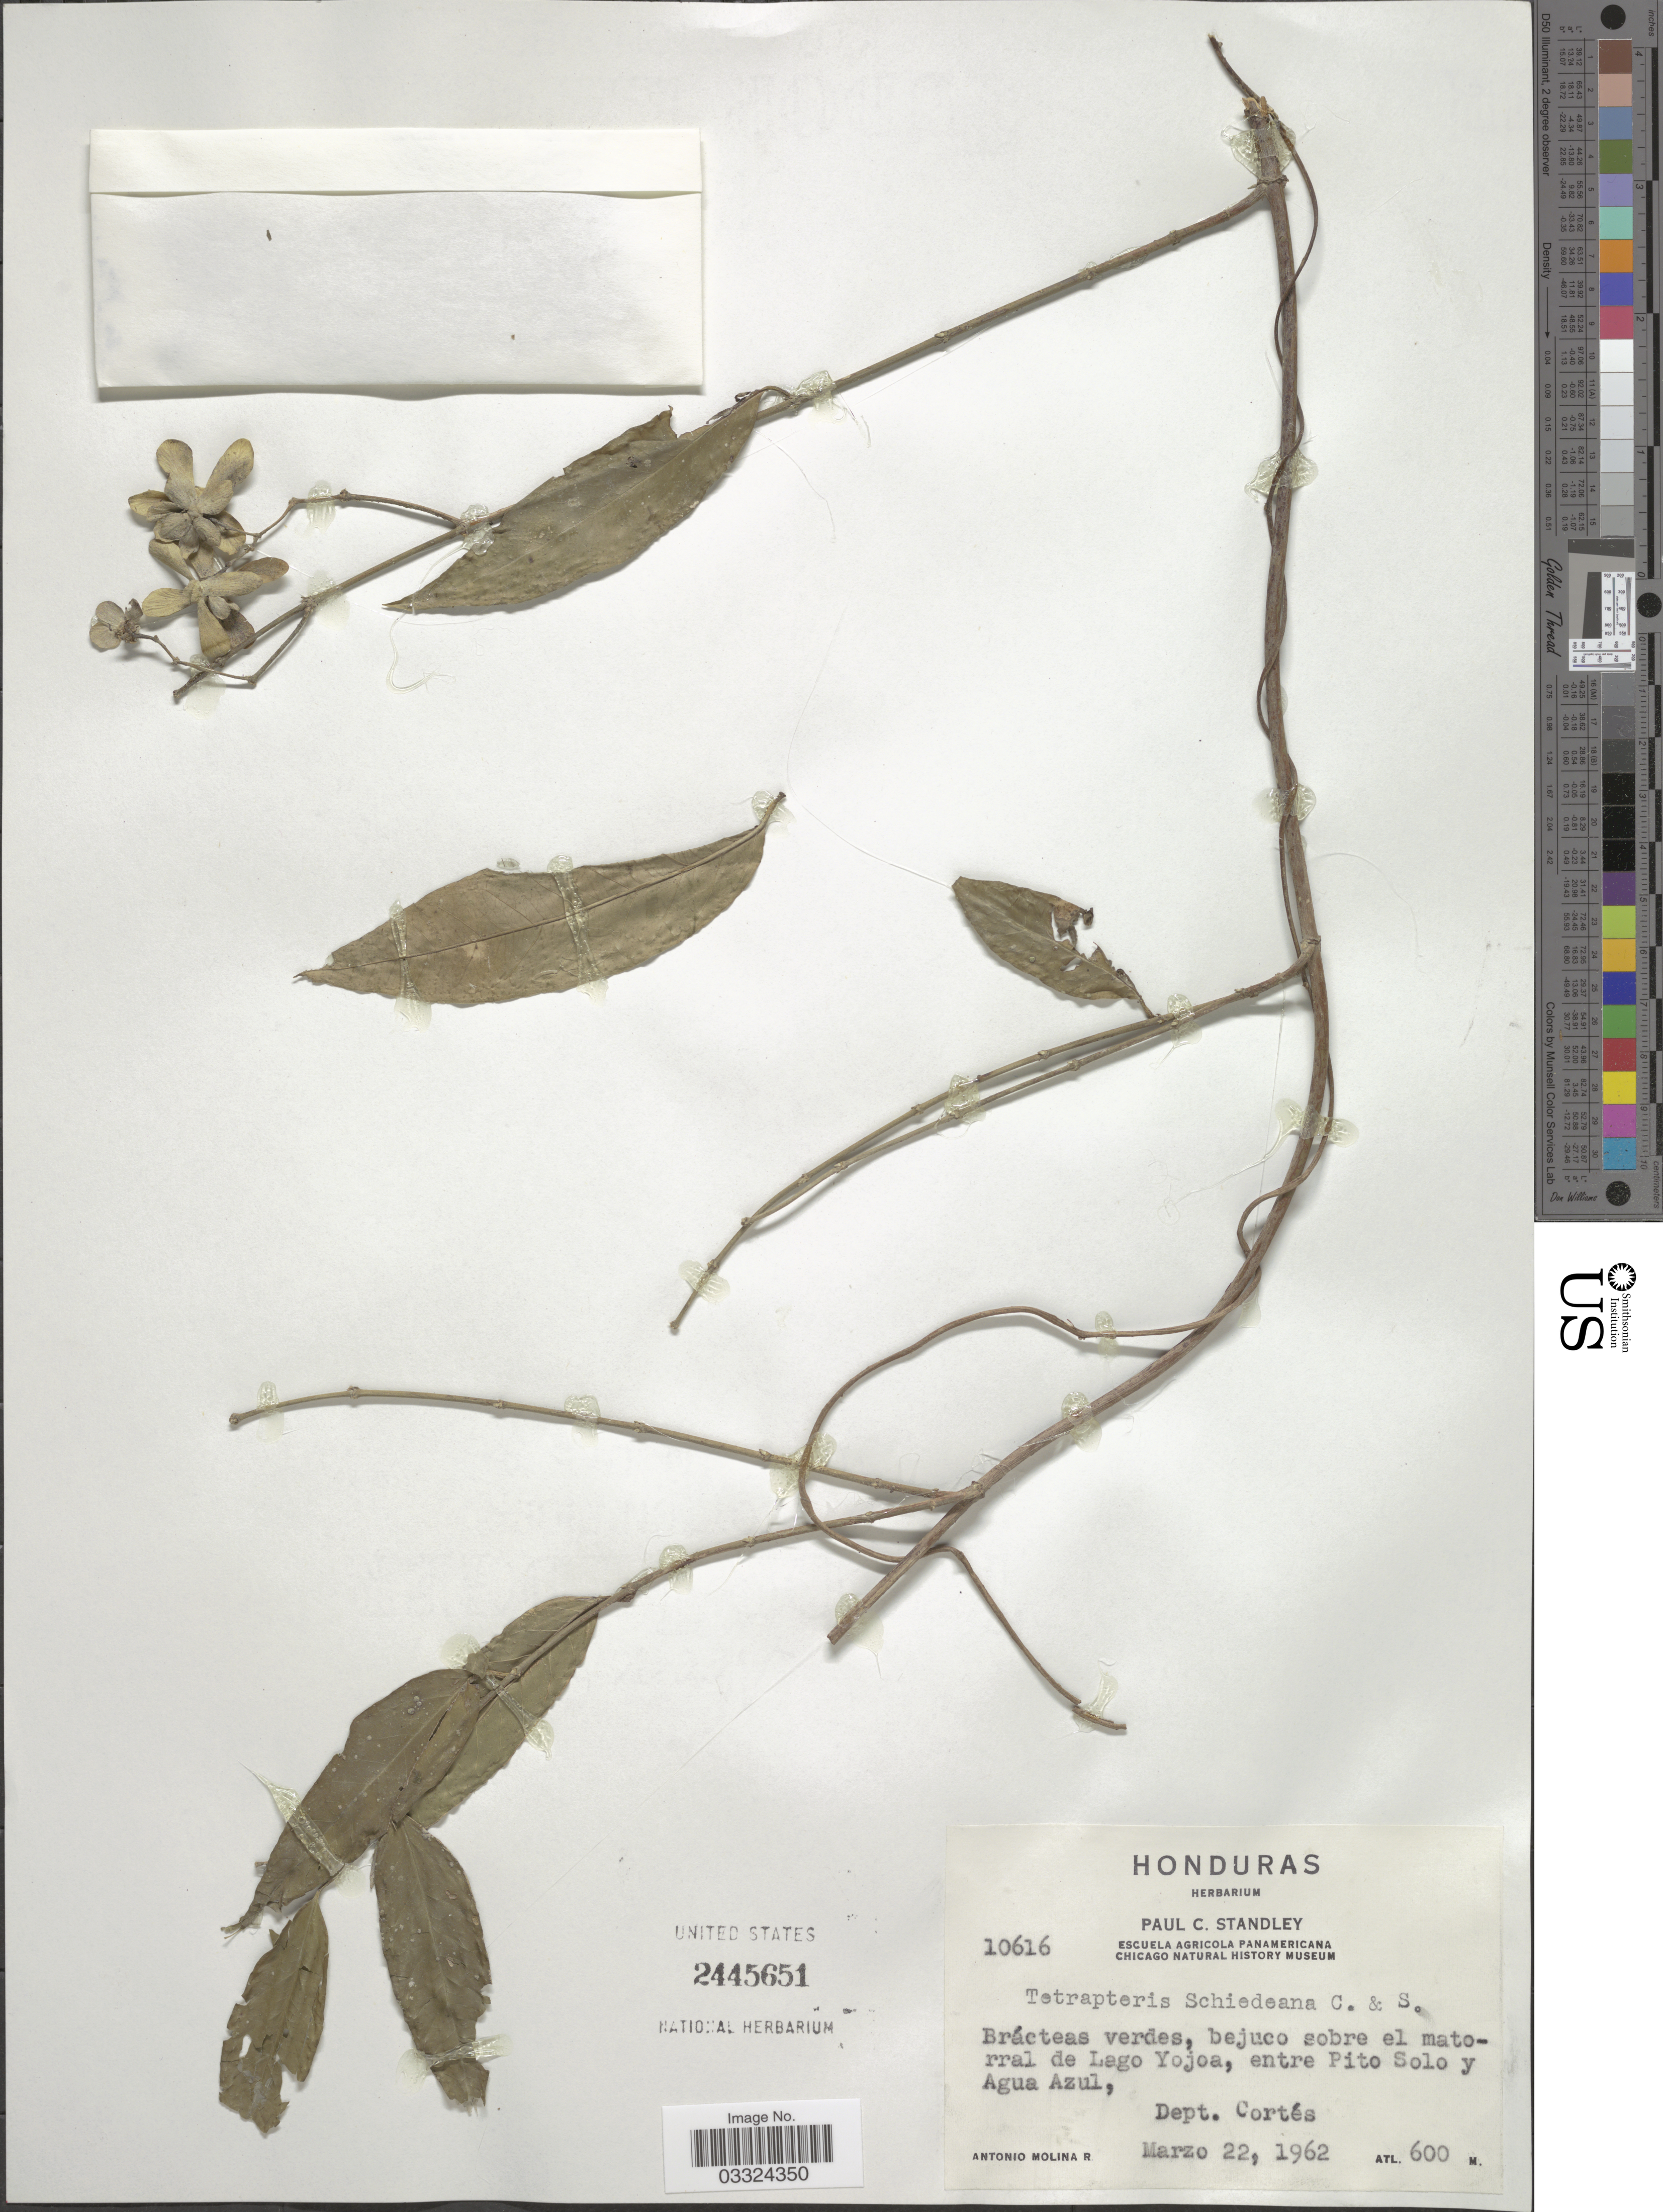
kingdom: Plantae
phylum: Tracheophyta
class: Magnoliopsida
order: Malpighiales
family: Malpighiaceae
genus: Tetrapterys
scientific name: Tetrapterys schiedeana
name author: Schltdl. & Cham.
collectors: A. Molina R.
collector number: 10616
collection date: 1962-03-22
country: Honduras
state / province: Cortés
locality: Bejuco sobre el matorral de Lago Yojoa, entre Pito Solo y Agua Azul, Dept. Cortés.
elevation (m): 600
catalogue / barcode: US 2445651